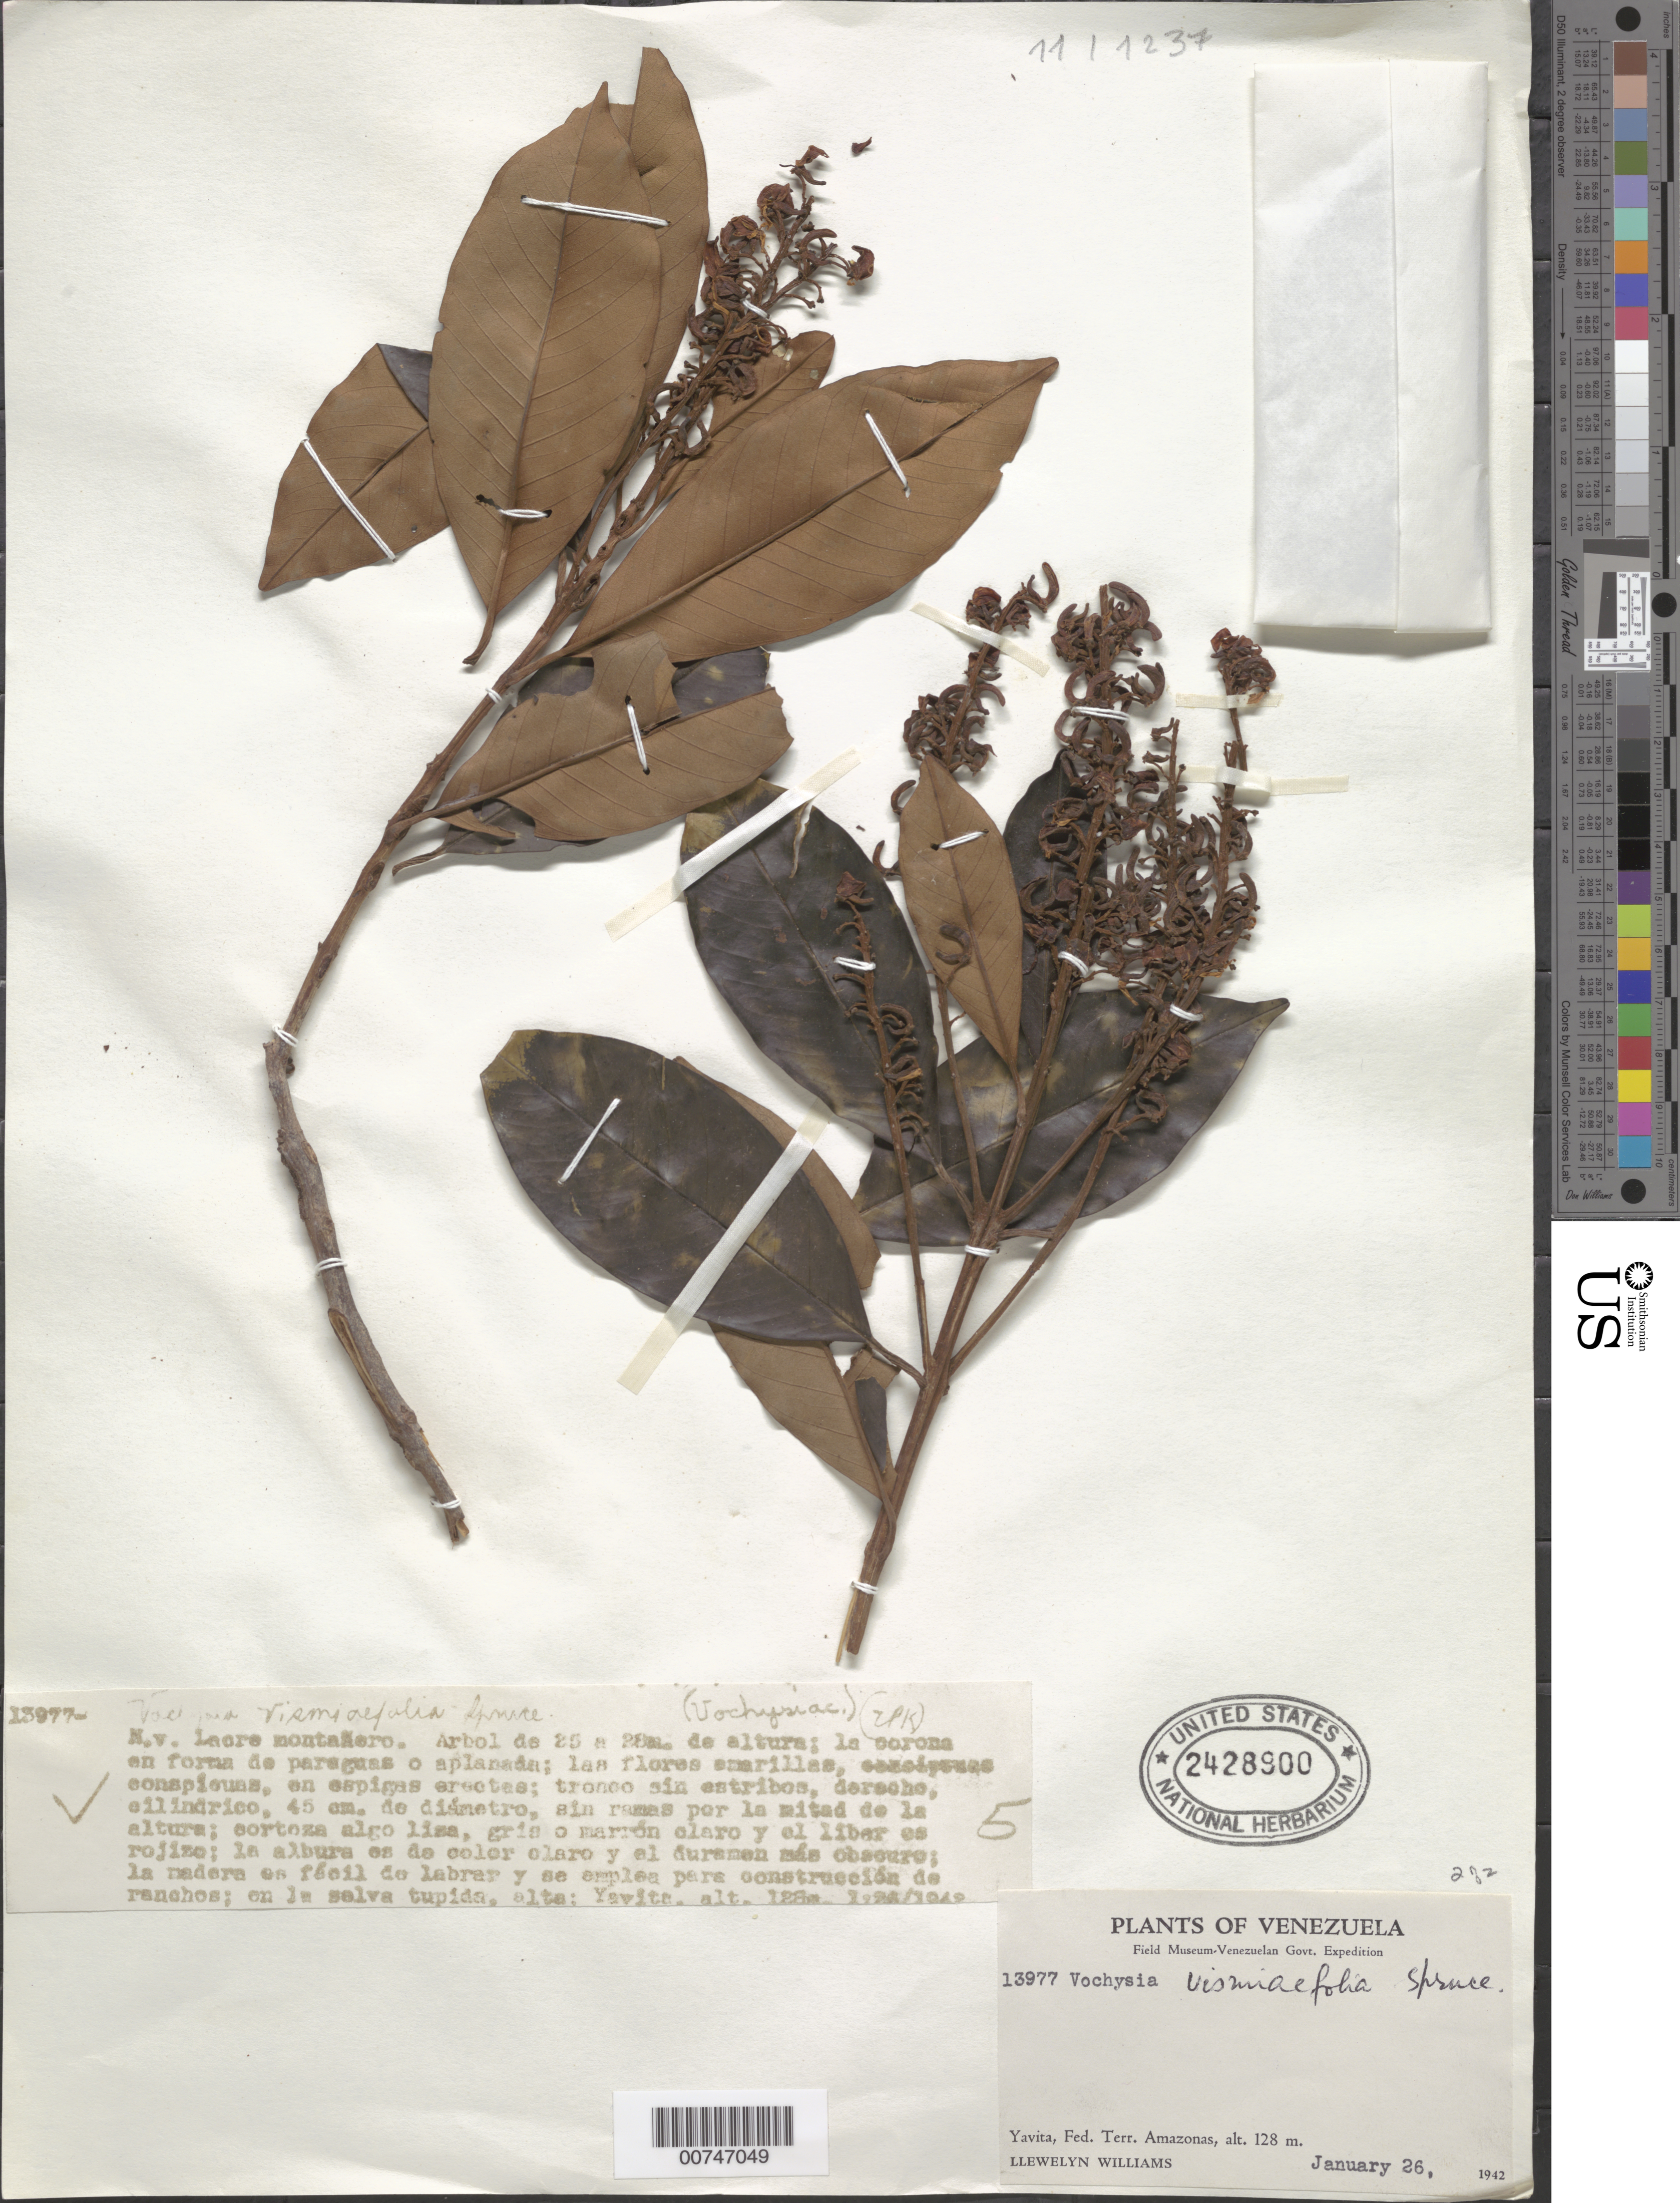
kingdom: Plantae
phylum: Tracheophyta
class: Magnoliopsida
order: Myrtales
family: Vochysiaceae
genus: Vochysia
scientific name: Vochysia vismiifolia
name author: Spruce ex Warm.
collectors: Ll. Williams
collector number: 13977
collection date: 1942-01-26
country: Venezuela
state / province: Amazonas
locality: Yavita, Fed. Terr. Amazonas.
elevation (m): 128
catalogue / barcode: US 2428900